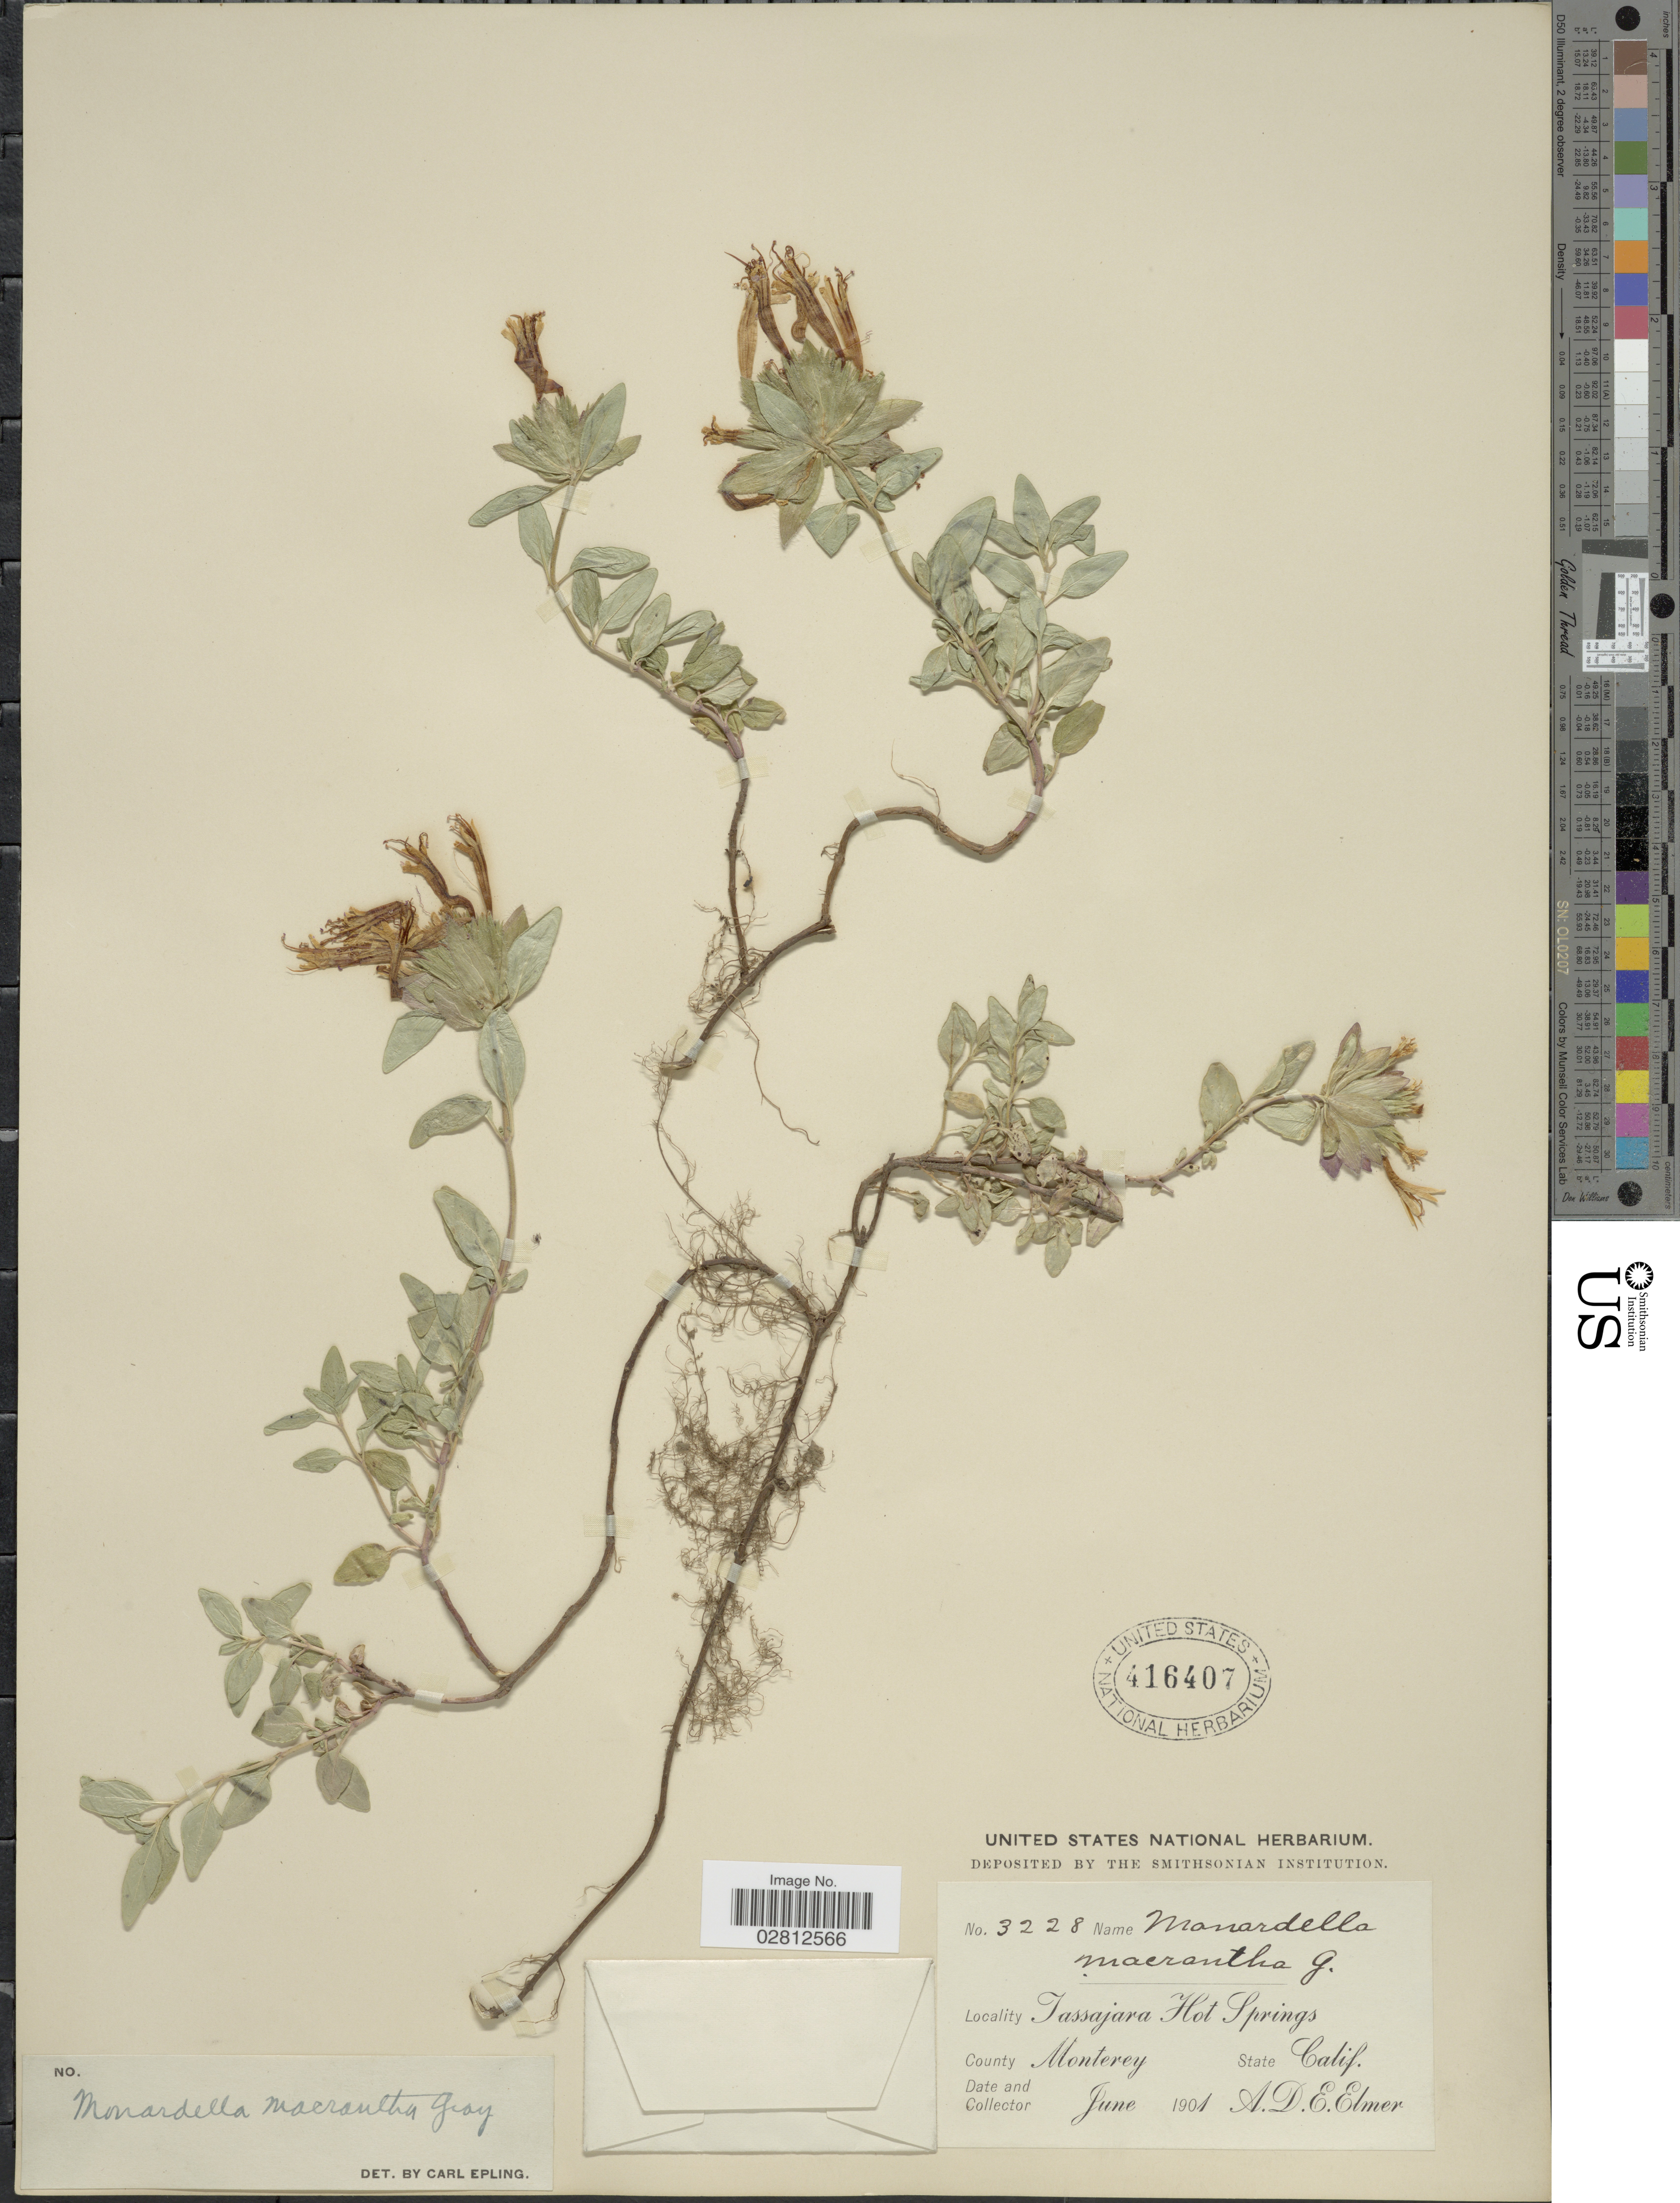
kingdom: Plantae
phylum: Tracheophyta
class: Magnoliopsida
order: Lamiales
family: Lamiaceae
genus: Monardella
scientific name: Monardella macrantha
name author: A. Gray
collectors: A. D. E. Elmer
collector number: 3228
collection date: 1901-06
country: United States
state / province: California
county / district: Monterey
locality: Tassajara Hot Springs, County Monterey, State Calif.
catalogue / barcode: US 416407